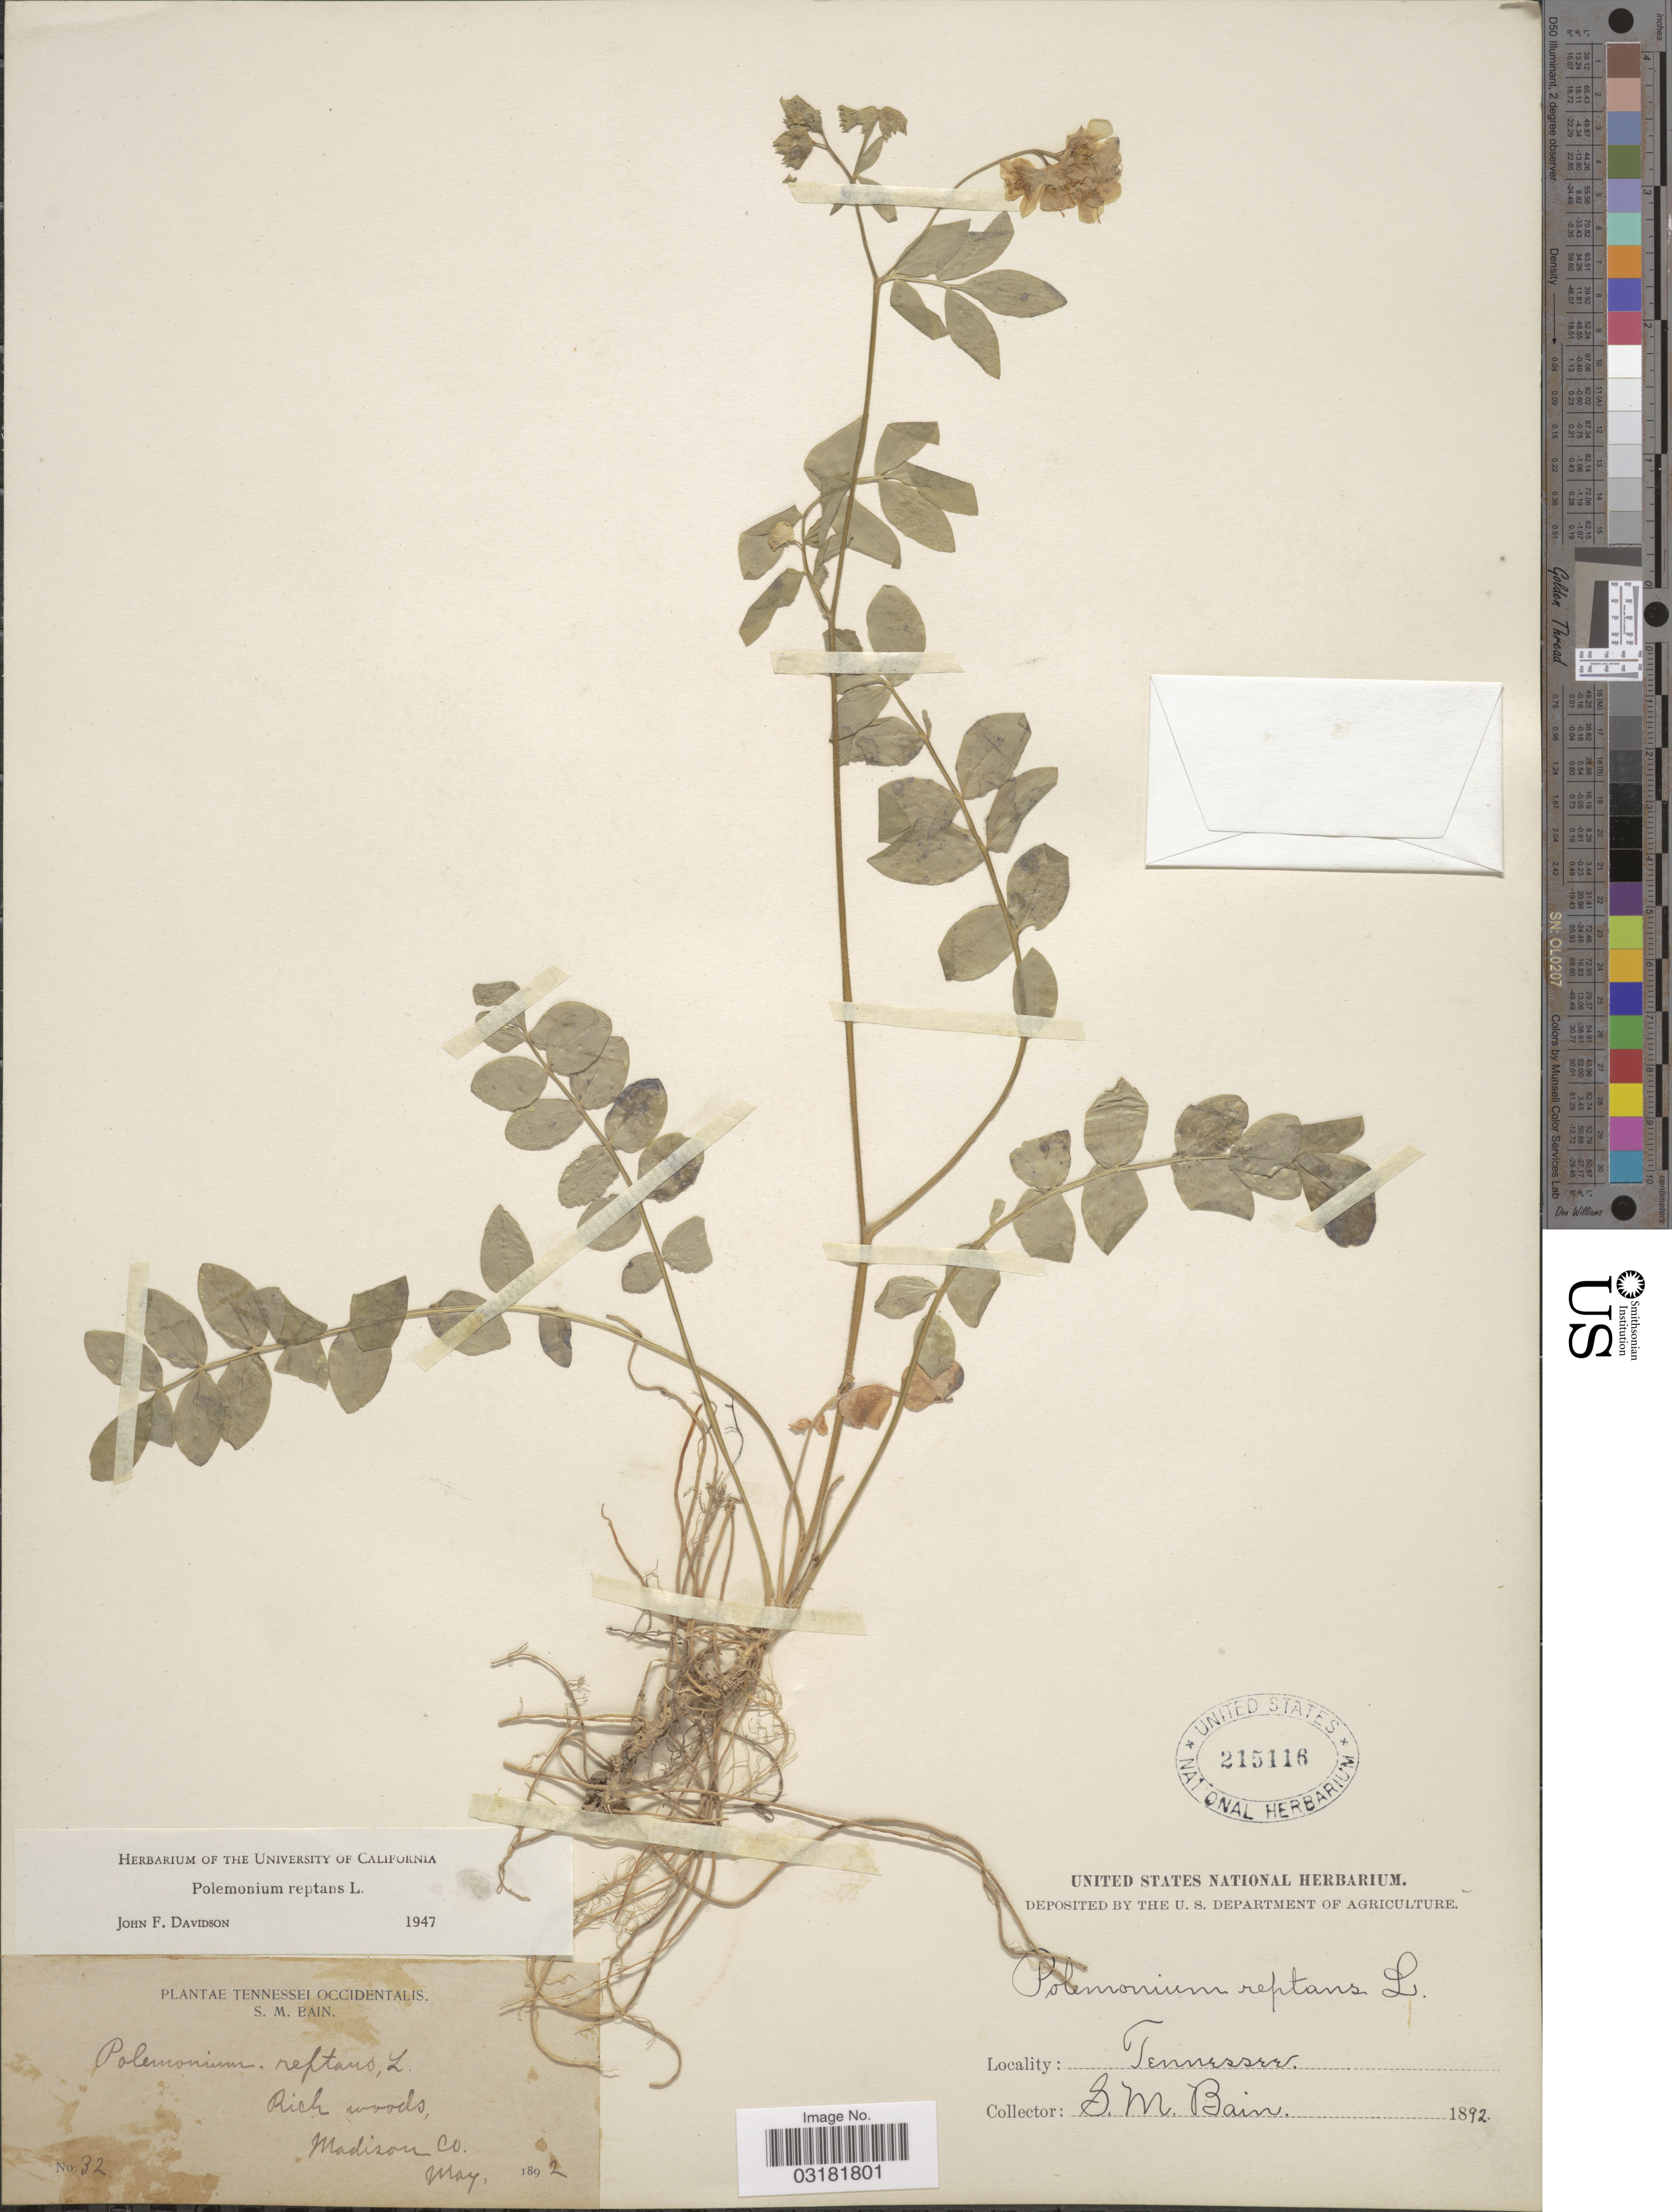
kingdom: Plantae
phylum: Tracheophyta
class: Magnoliopsida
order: Ericales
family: Polemoniaceae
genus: Polemonium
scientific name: Polemonium reptans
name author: L.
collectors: S. M. Bain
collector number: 32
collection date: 1892-05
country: United States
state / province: Tennessee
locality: Tennessei Occidentalis. Madison Co.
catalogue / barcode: US 215116